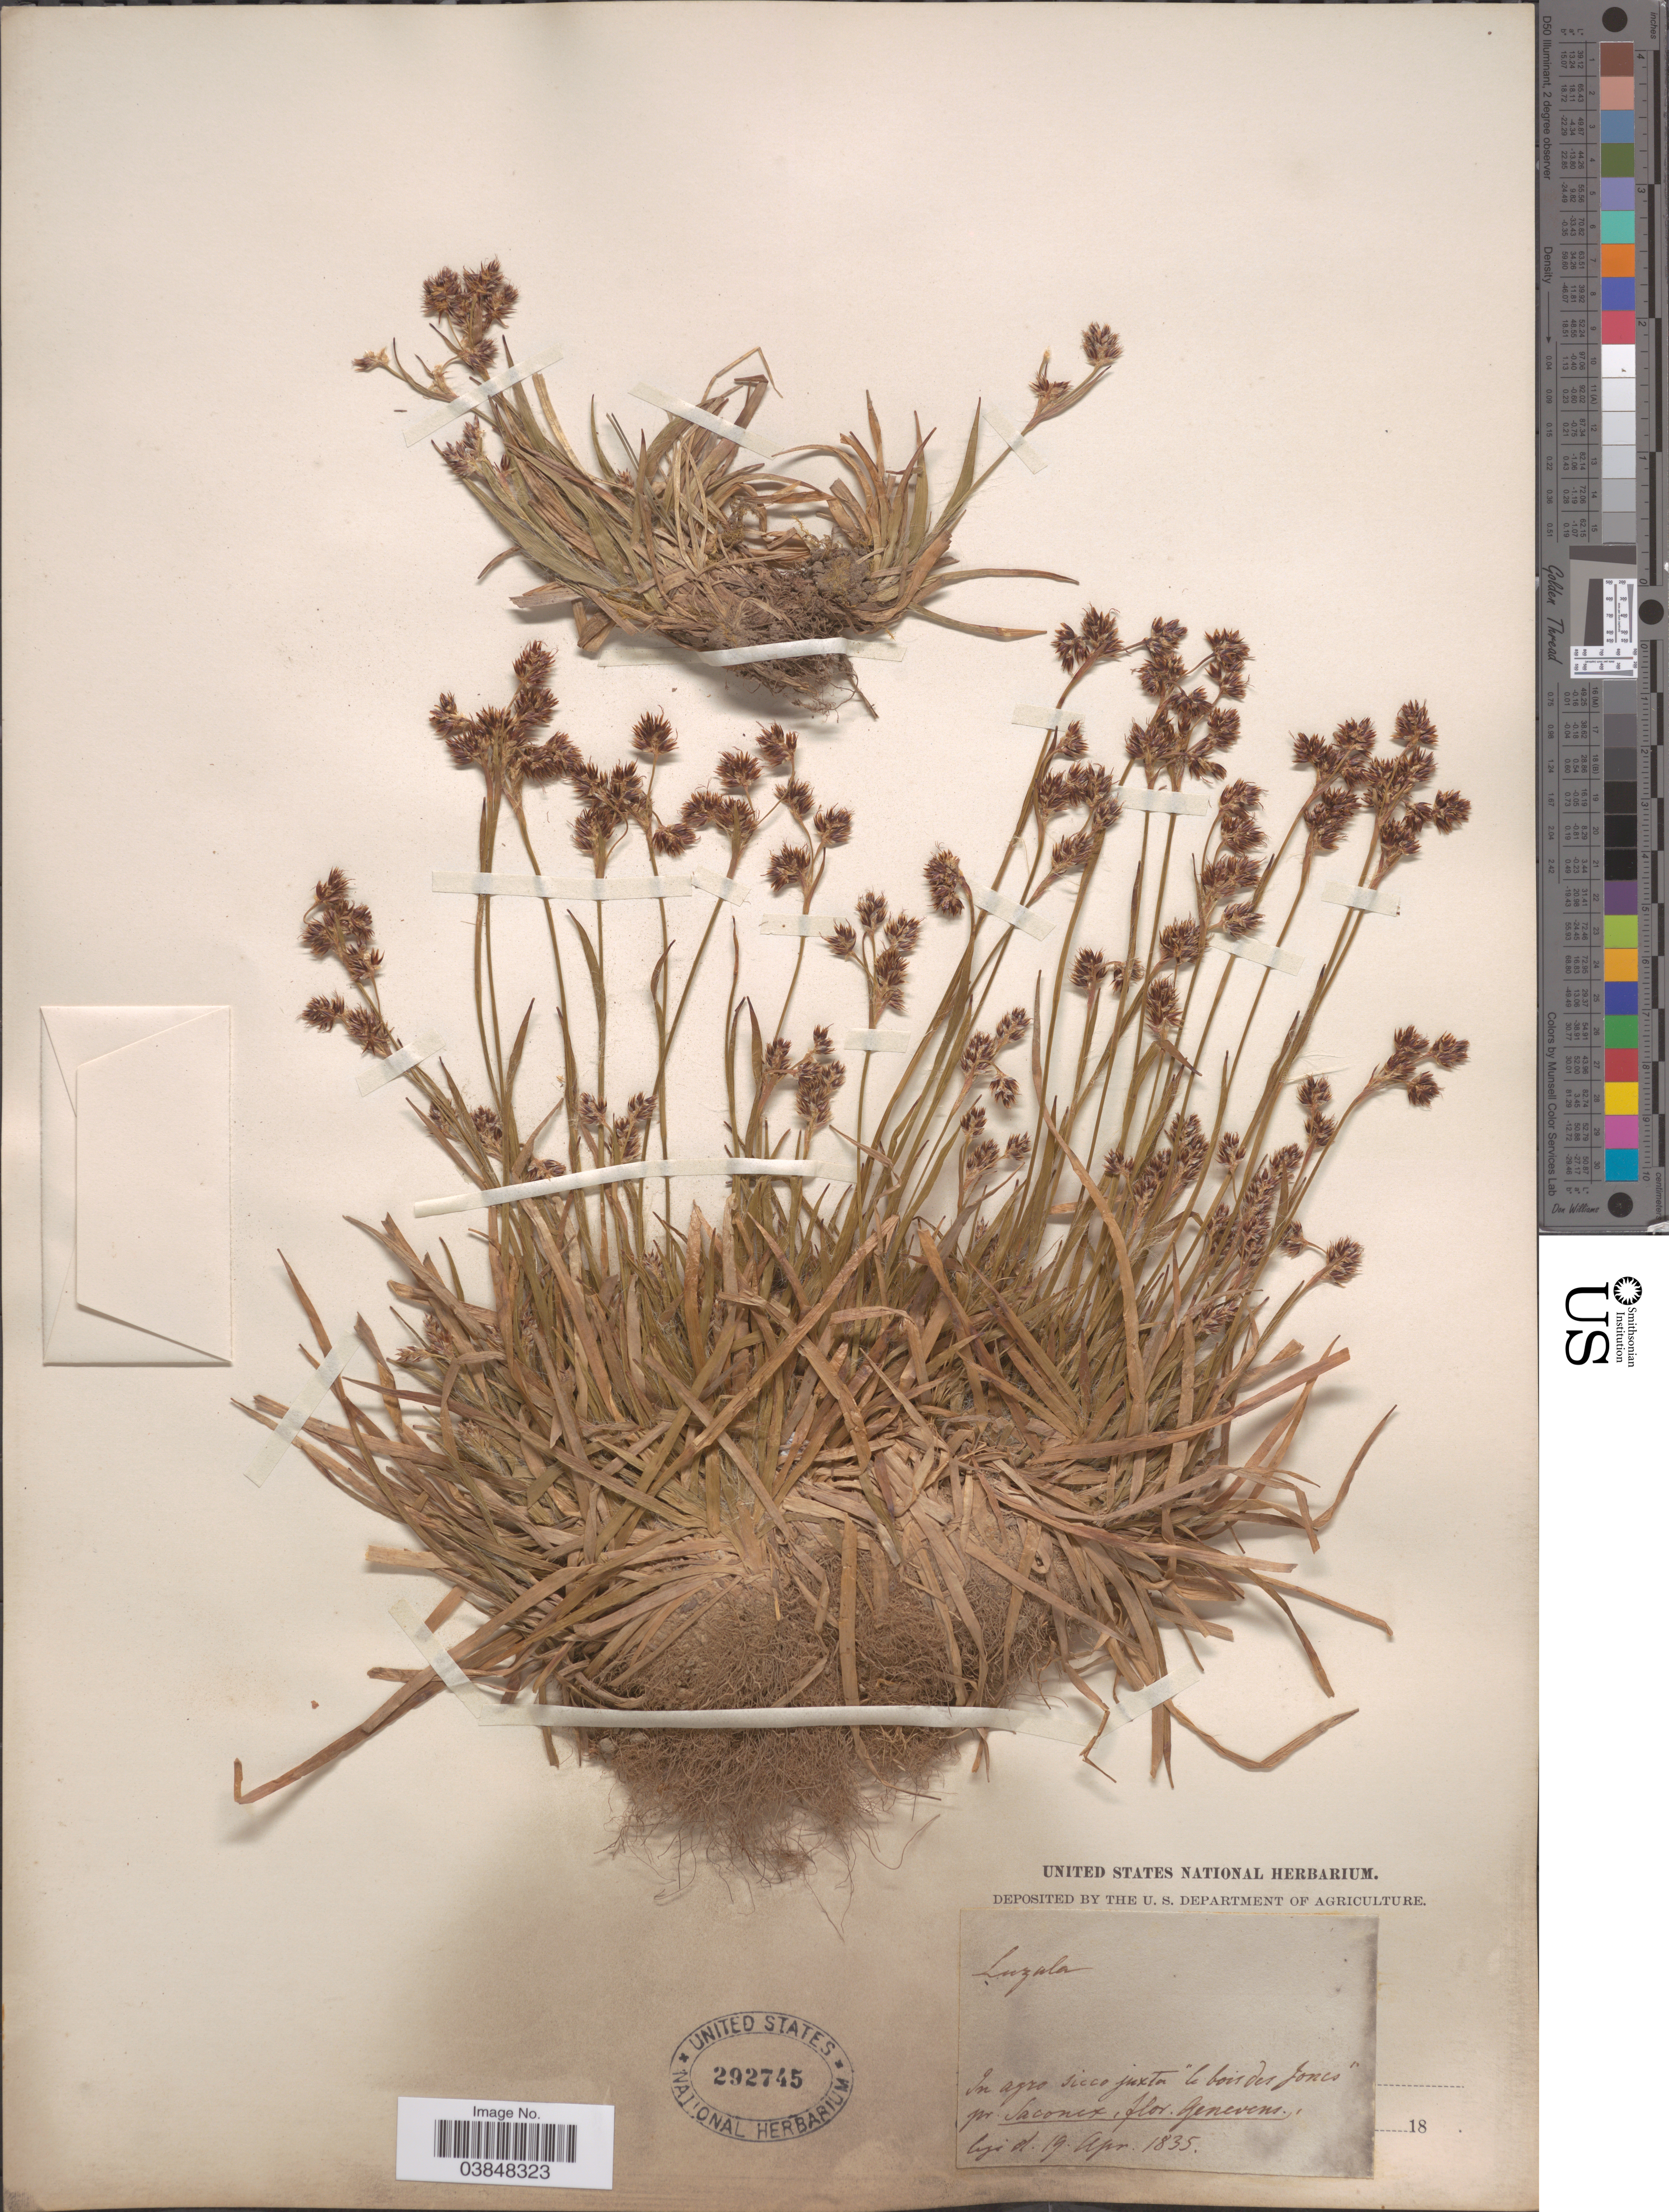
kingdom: Plantae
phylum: Tracheophyta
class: Liliopsida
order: Poales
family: Juncaceae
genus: Luzula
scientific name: Luzula sp.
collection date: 1835-04-19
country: Switzerland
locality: In agro sicco juxta 'le bois des Joncs' pr. Jaconex, flor. Genevens.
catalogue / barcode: US 292745